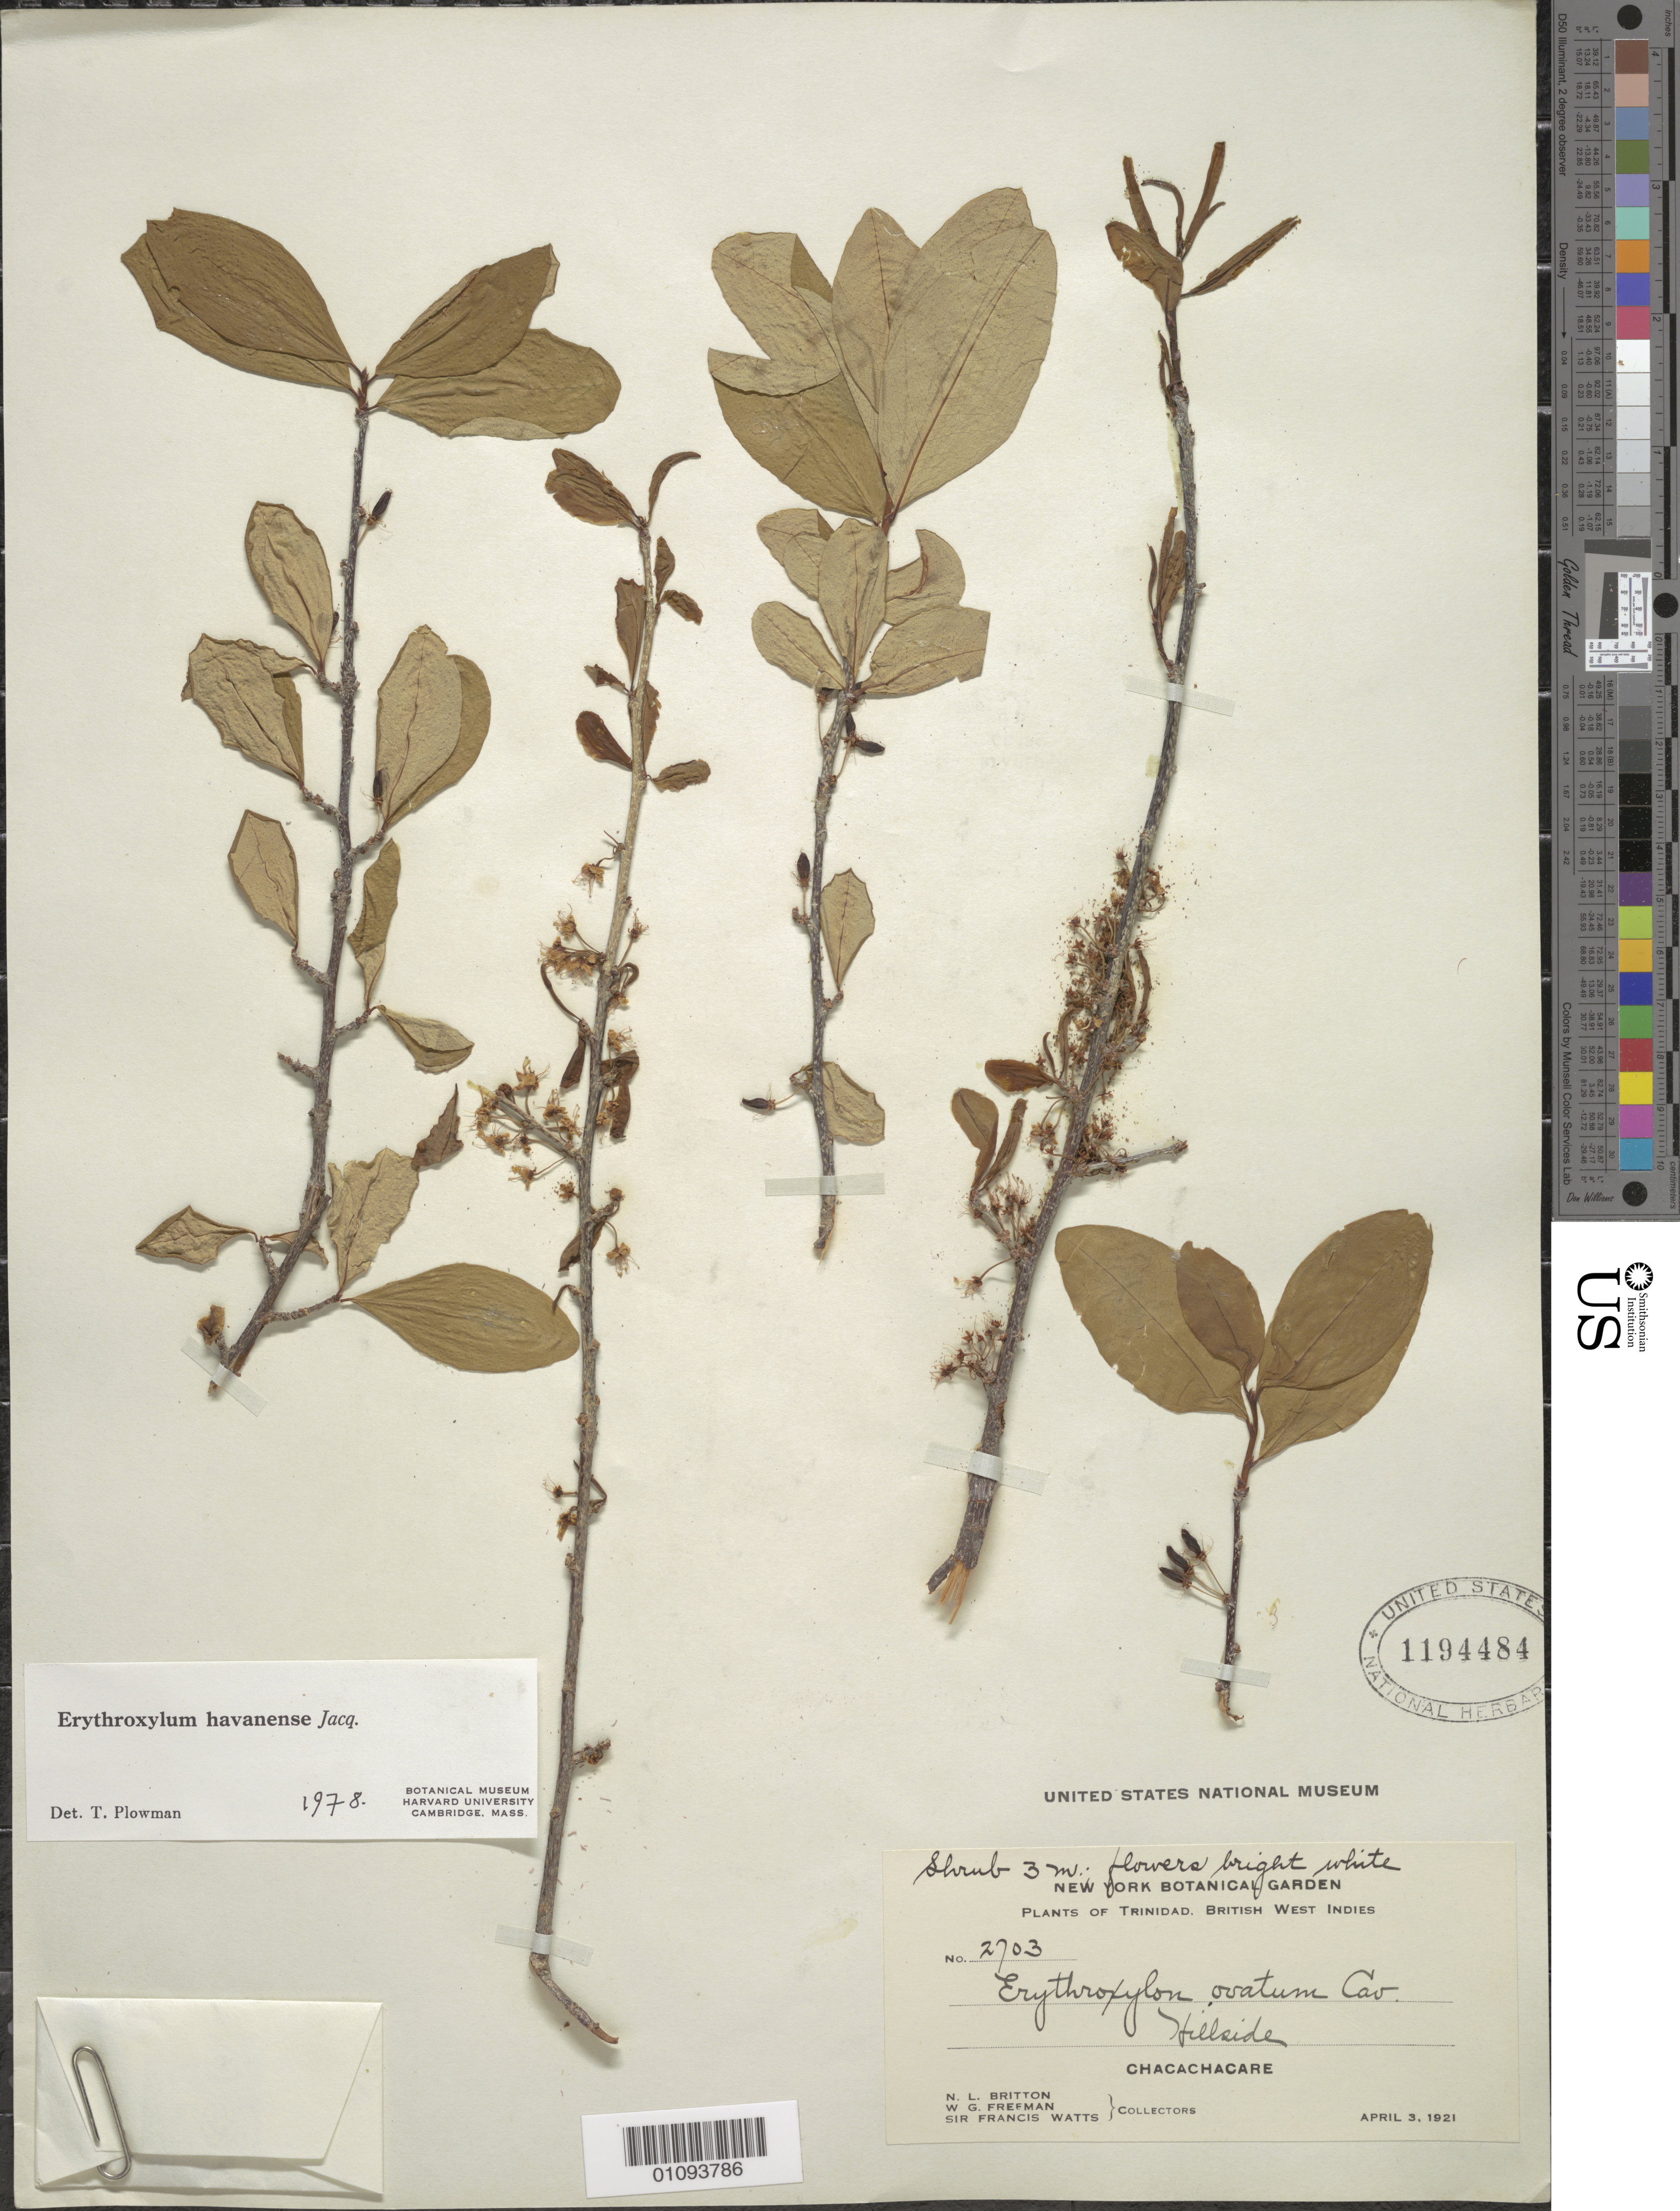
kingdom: Plantae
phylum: Tracheophyta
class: Magnoliopsida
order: Malpighiales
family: Erythroxylaceae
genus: Erythroxylum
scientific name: Erythroxylum havanense var. havanense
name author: Jacq.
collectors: N. Britton, W. Freeman & F. Watts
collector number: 2703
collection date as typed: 03 Apr 1921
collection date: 1921-04-03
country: Trinidad and Tobago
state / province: Diego Martin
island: Chacachacare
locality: Chacachacare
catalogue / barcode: US 1194484